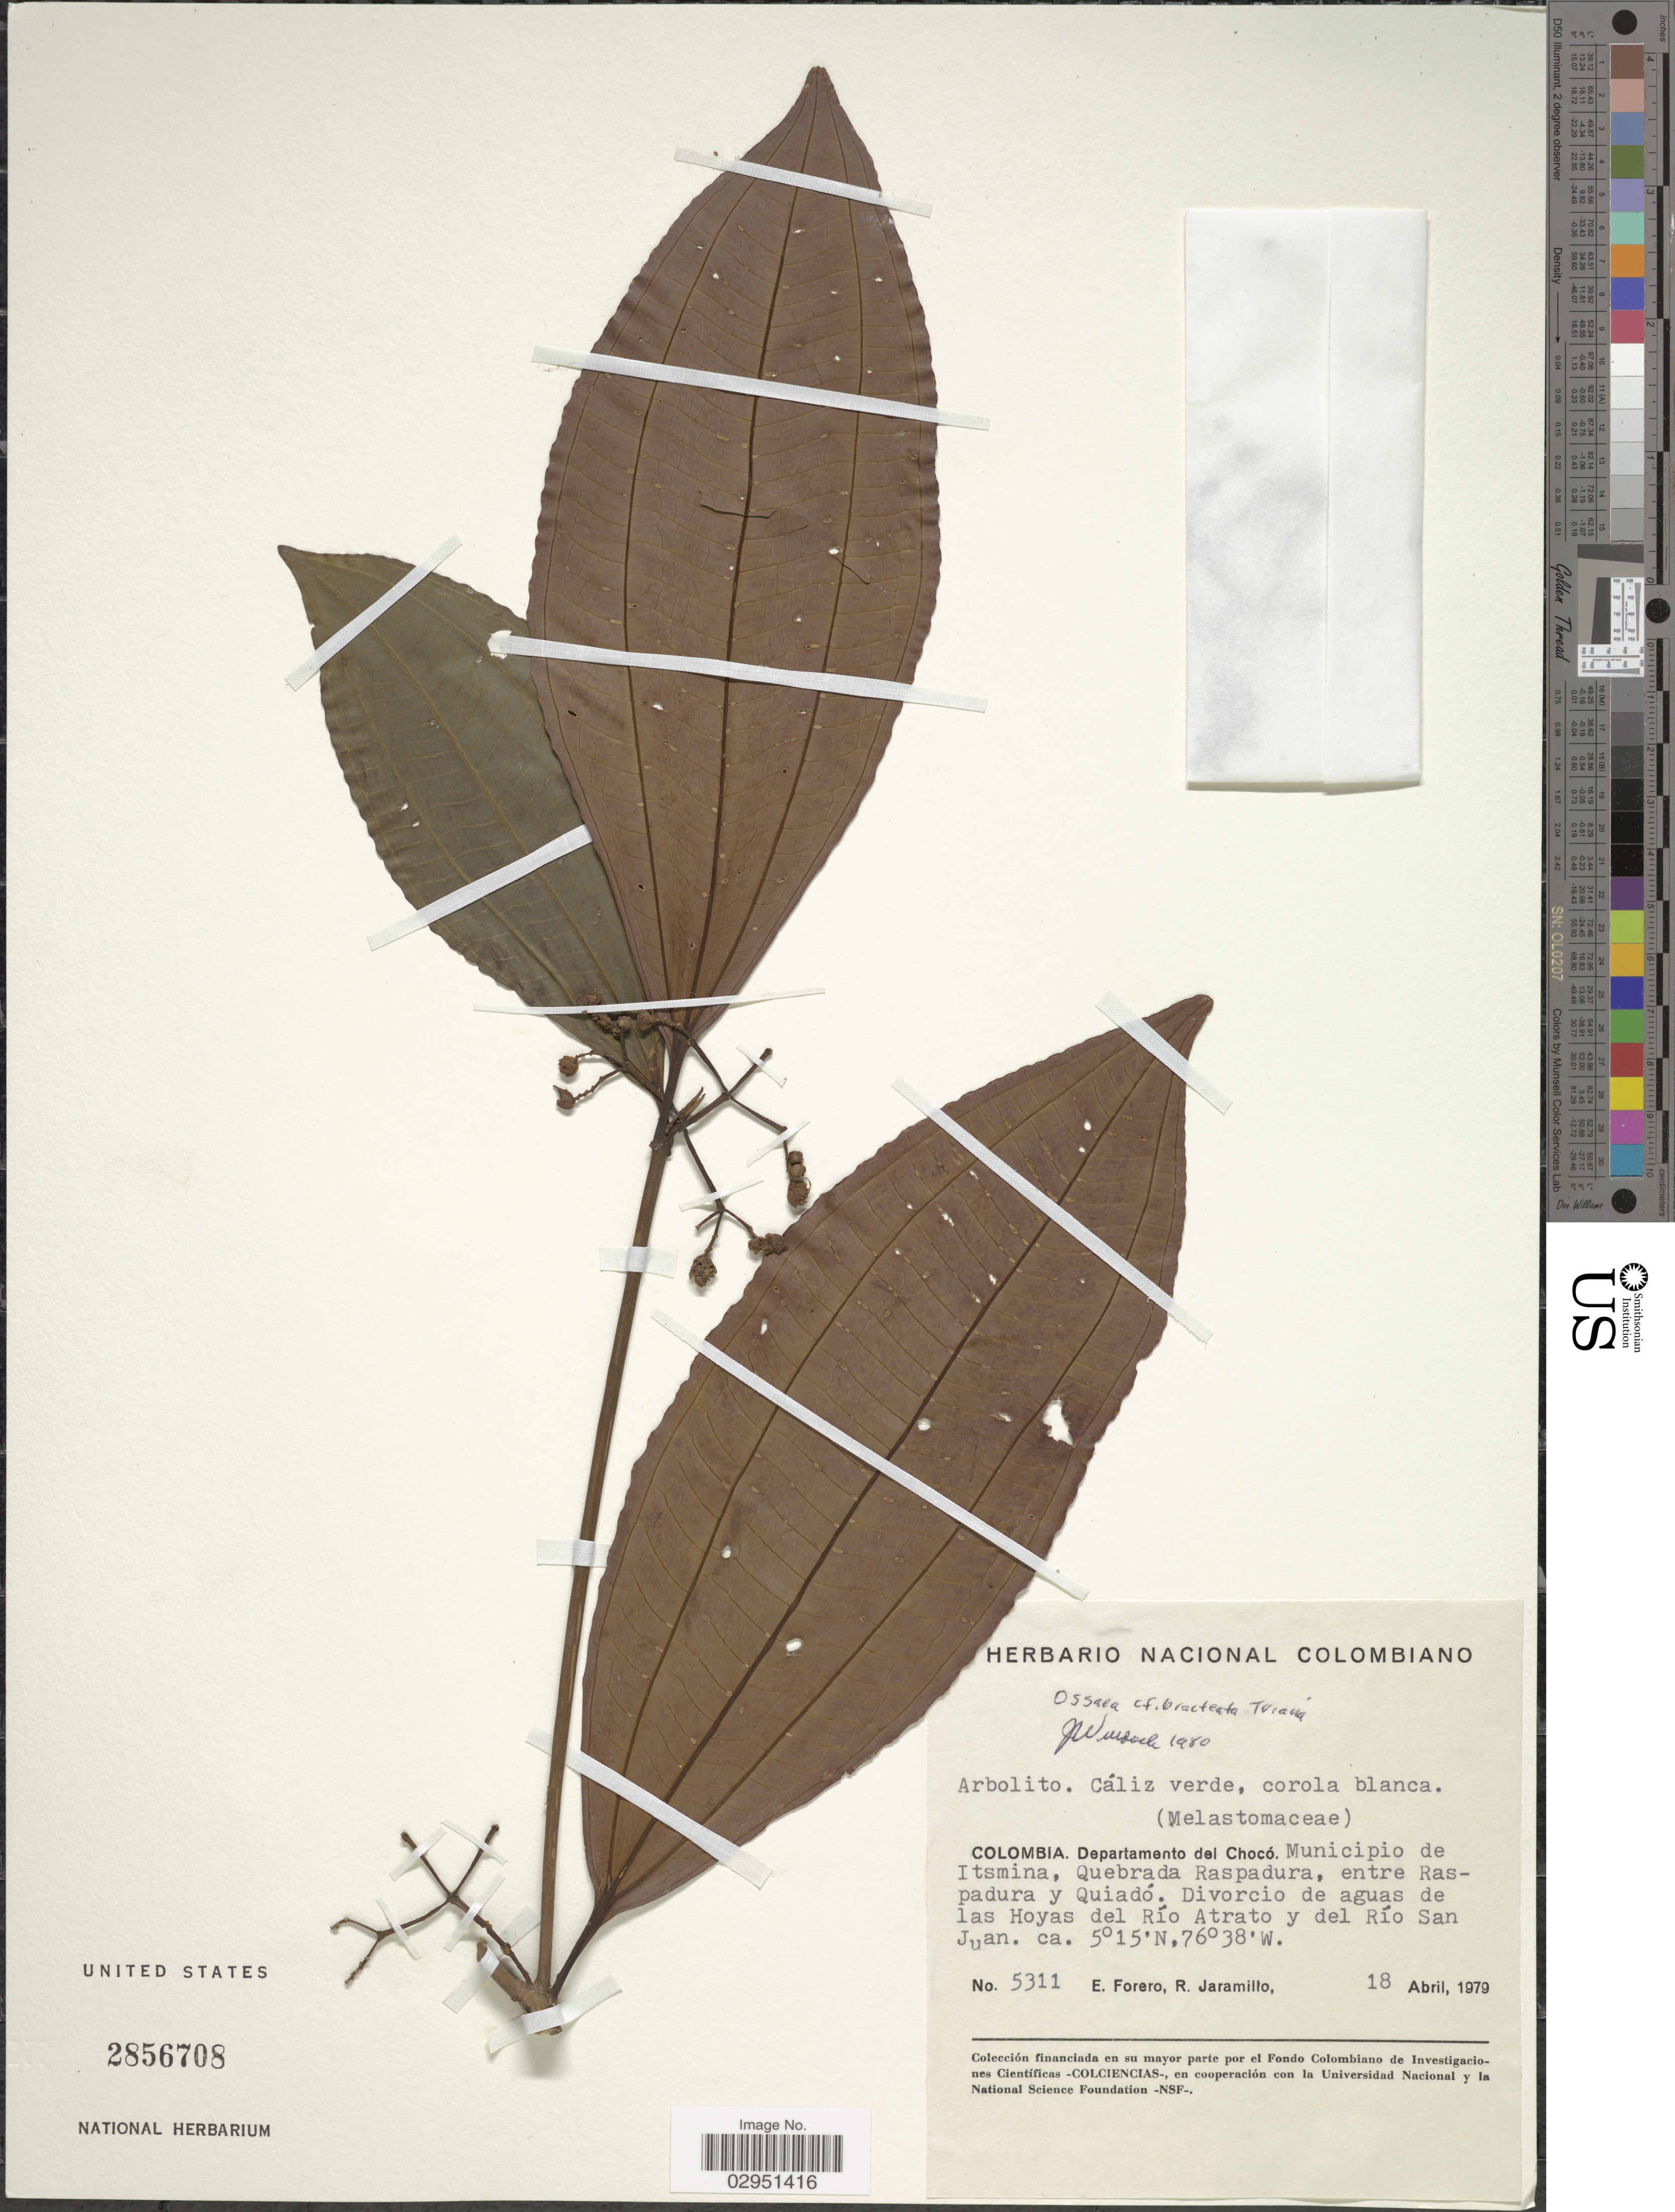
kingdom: Plantae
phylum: Tracheophyta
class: Magnoliopsida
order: Myrtales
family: Melastomataceae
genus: Ossaea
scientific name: Ossaea bracteata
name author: Triana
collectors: E. Forero & R. Jaramillo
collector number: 5311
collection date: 1979-04-18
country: Colombia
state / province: Chocó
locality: Departamento del Chocó, Municipio de Istmina, Quebrada Raspadura, entre Raspadura y Quiadó, Divorcio de aguas de las Hoyas del Río Atrato y del Río San Juan.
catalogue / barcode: US 2856708